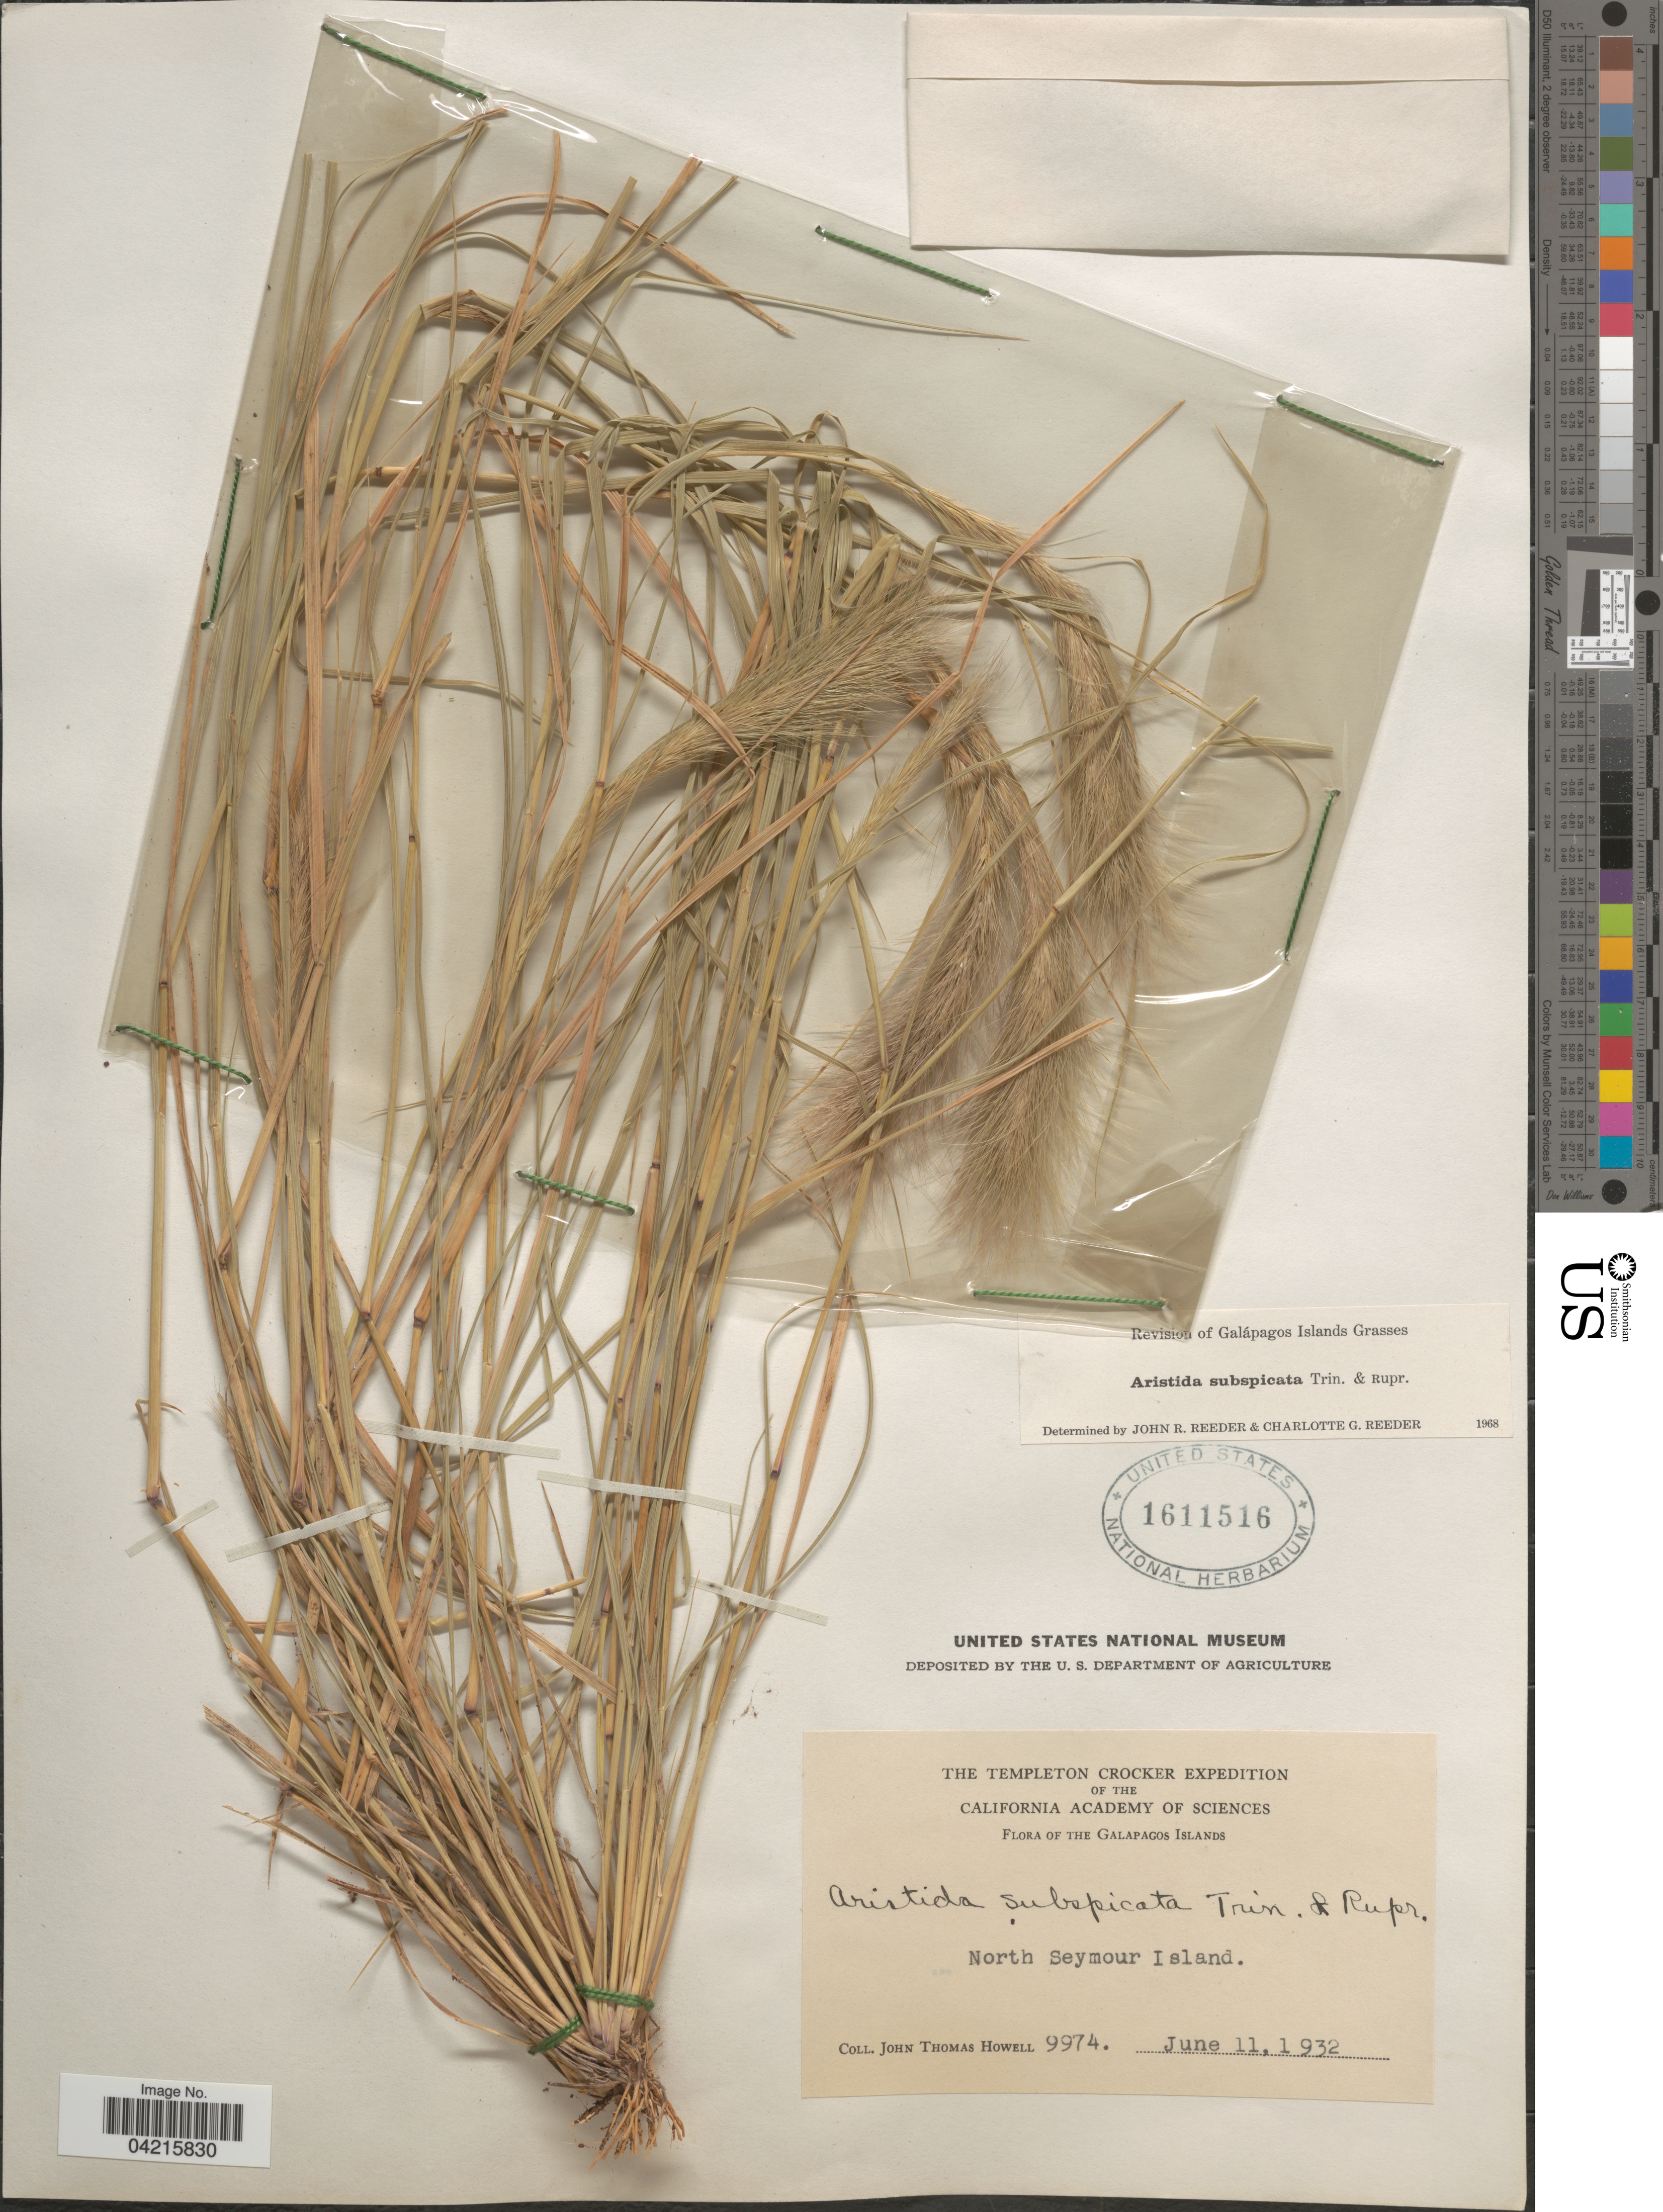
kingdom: Plantae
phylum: Tracheophyta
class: Liliopsida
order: Poales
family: Poaceae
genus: Aristida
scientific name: Aristida subspicata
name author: Trin. & Rupr.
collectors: J. T. Howell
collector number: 9974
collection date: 1932-06-11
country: Ecuador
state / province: Colón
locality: The Templeton Crocker Expedition. The Galapagos Islands. North Seymour Island.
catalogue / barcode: US 1611516